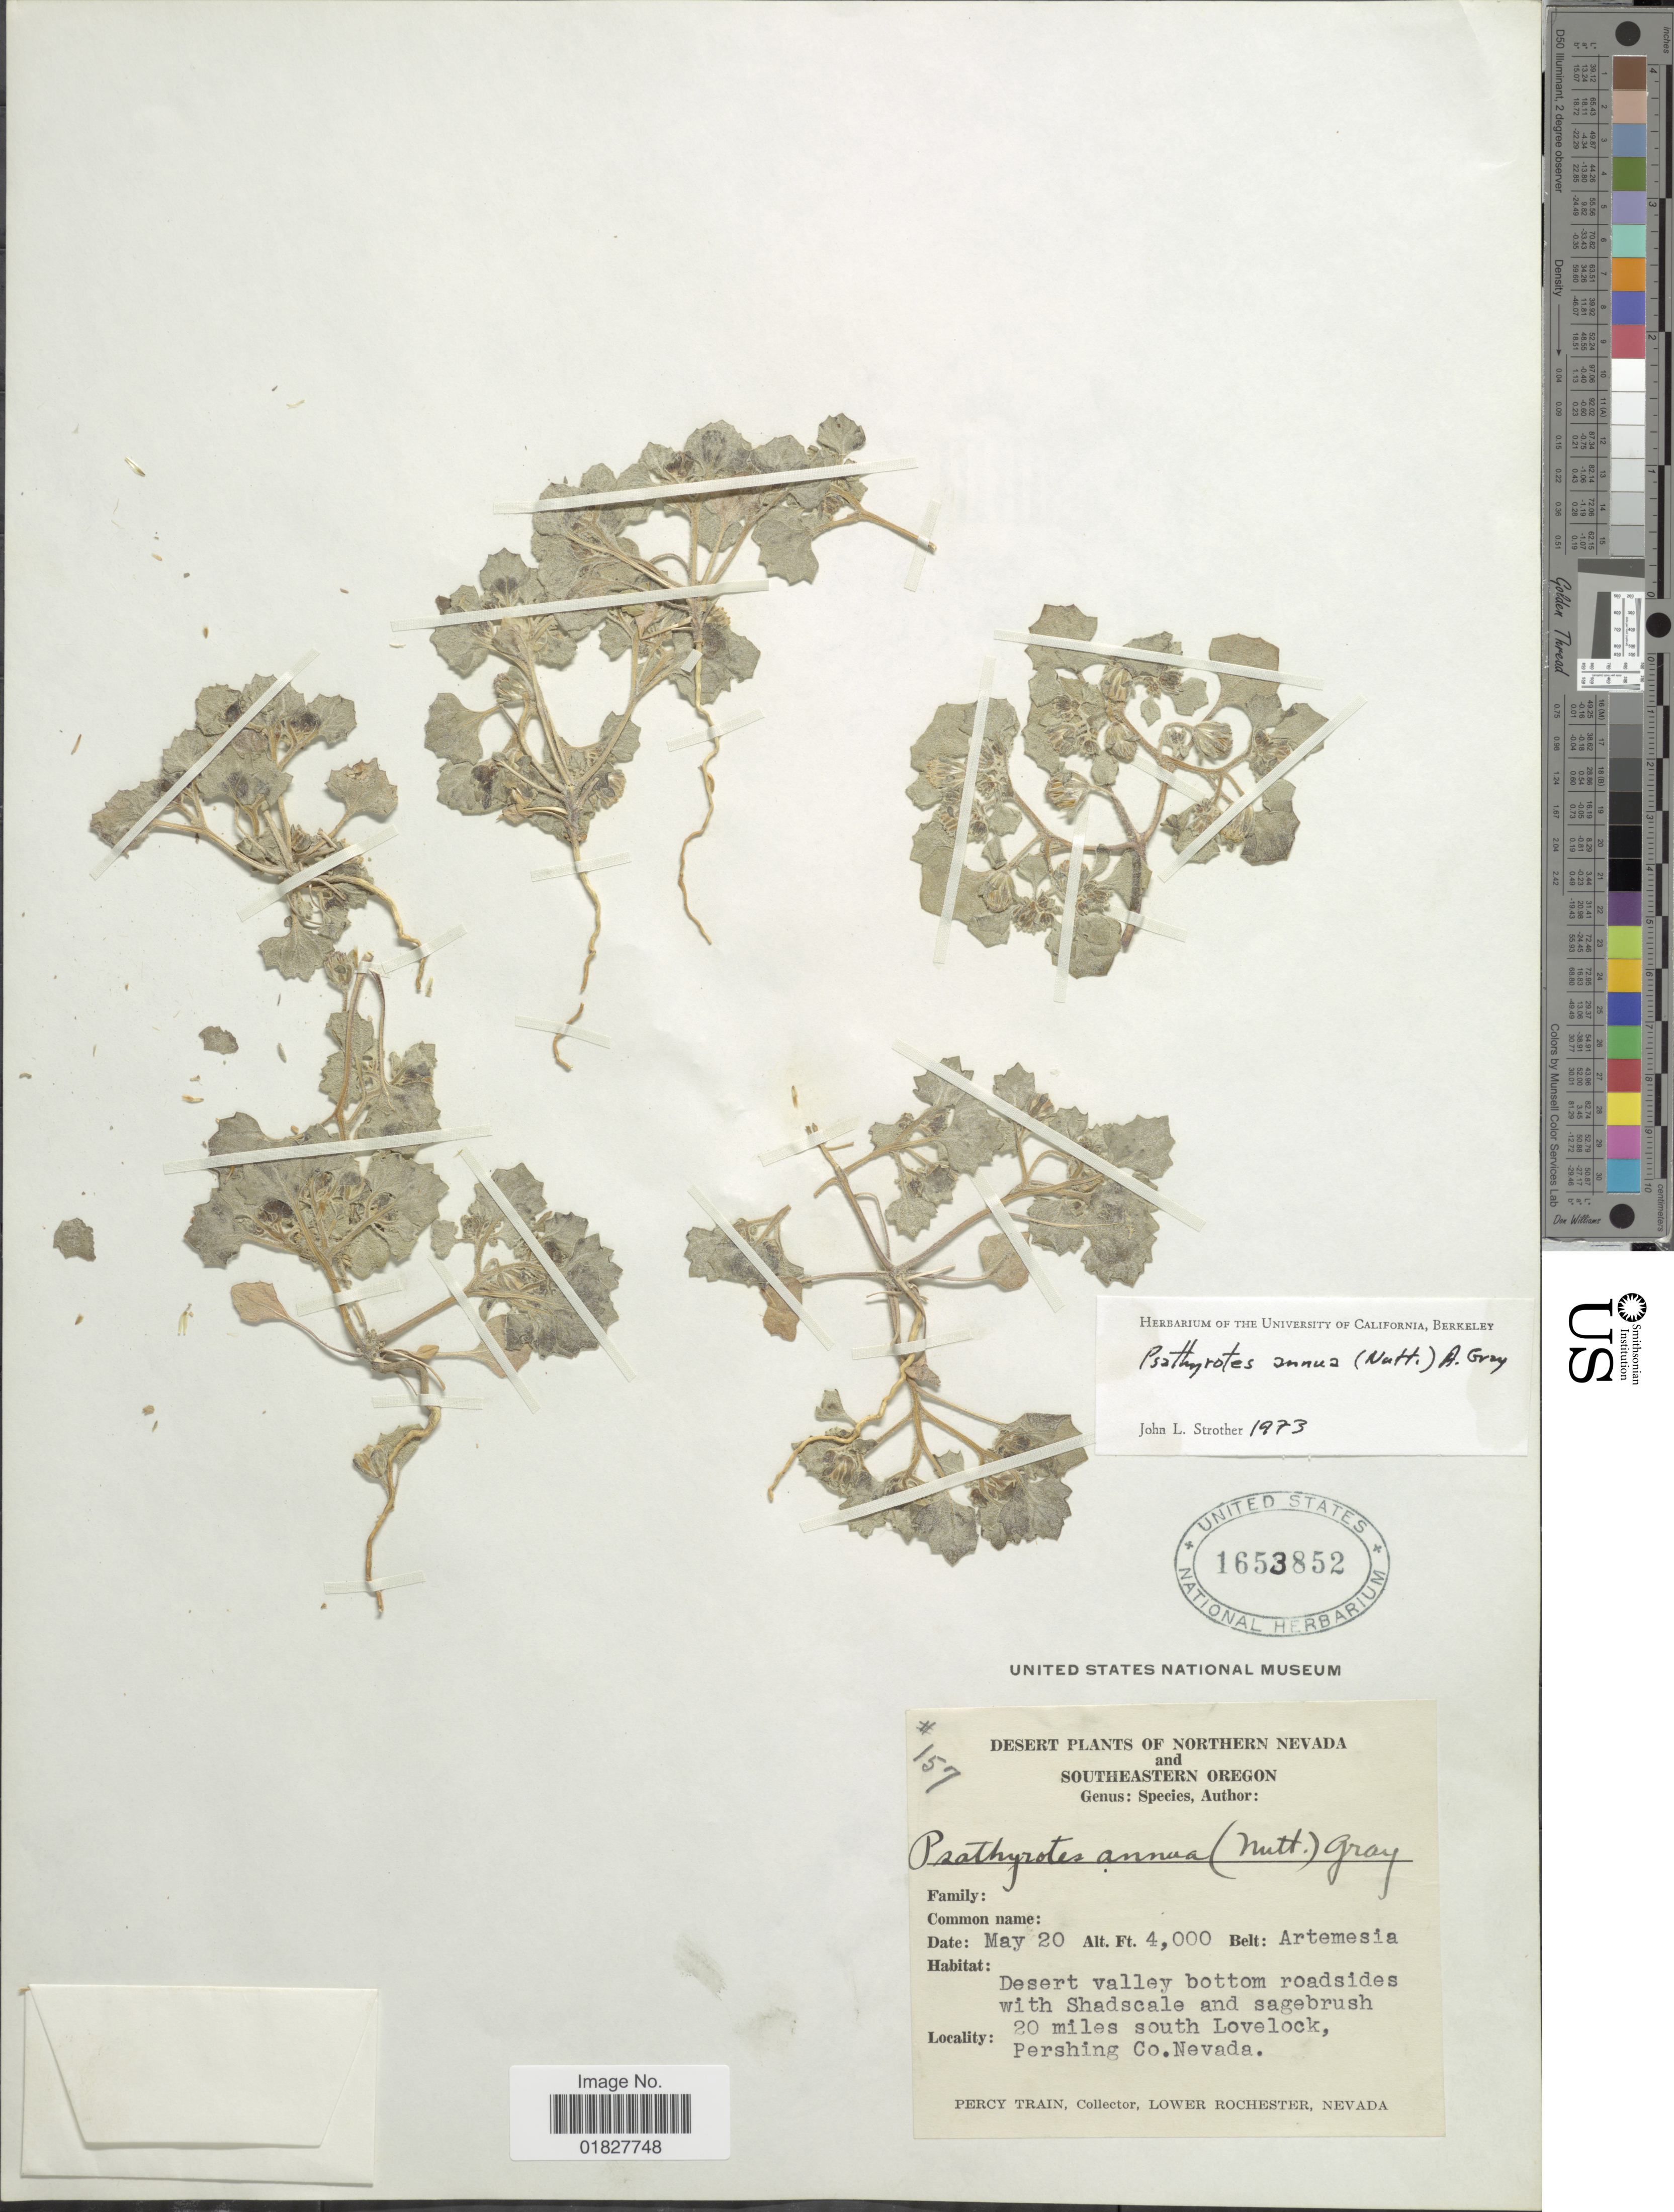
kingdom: Plantae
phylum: Tracheophyta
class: Magnoliopsida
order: Asterales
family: Asteraceae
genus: Psathyrotes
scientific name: Psathyrotes annua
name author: (Nutt.) A. Gray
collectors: P. Train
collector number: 157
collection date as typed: Transcribed d/m/y: /5/20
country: United States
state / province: Nevada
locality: Northern Nevada, 20 miles south Lovelock, Pershing Co.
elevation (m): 1219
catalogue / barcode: US 1653852